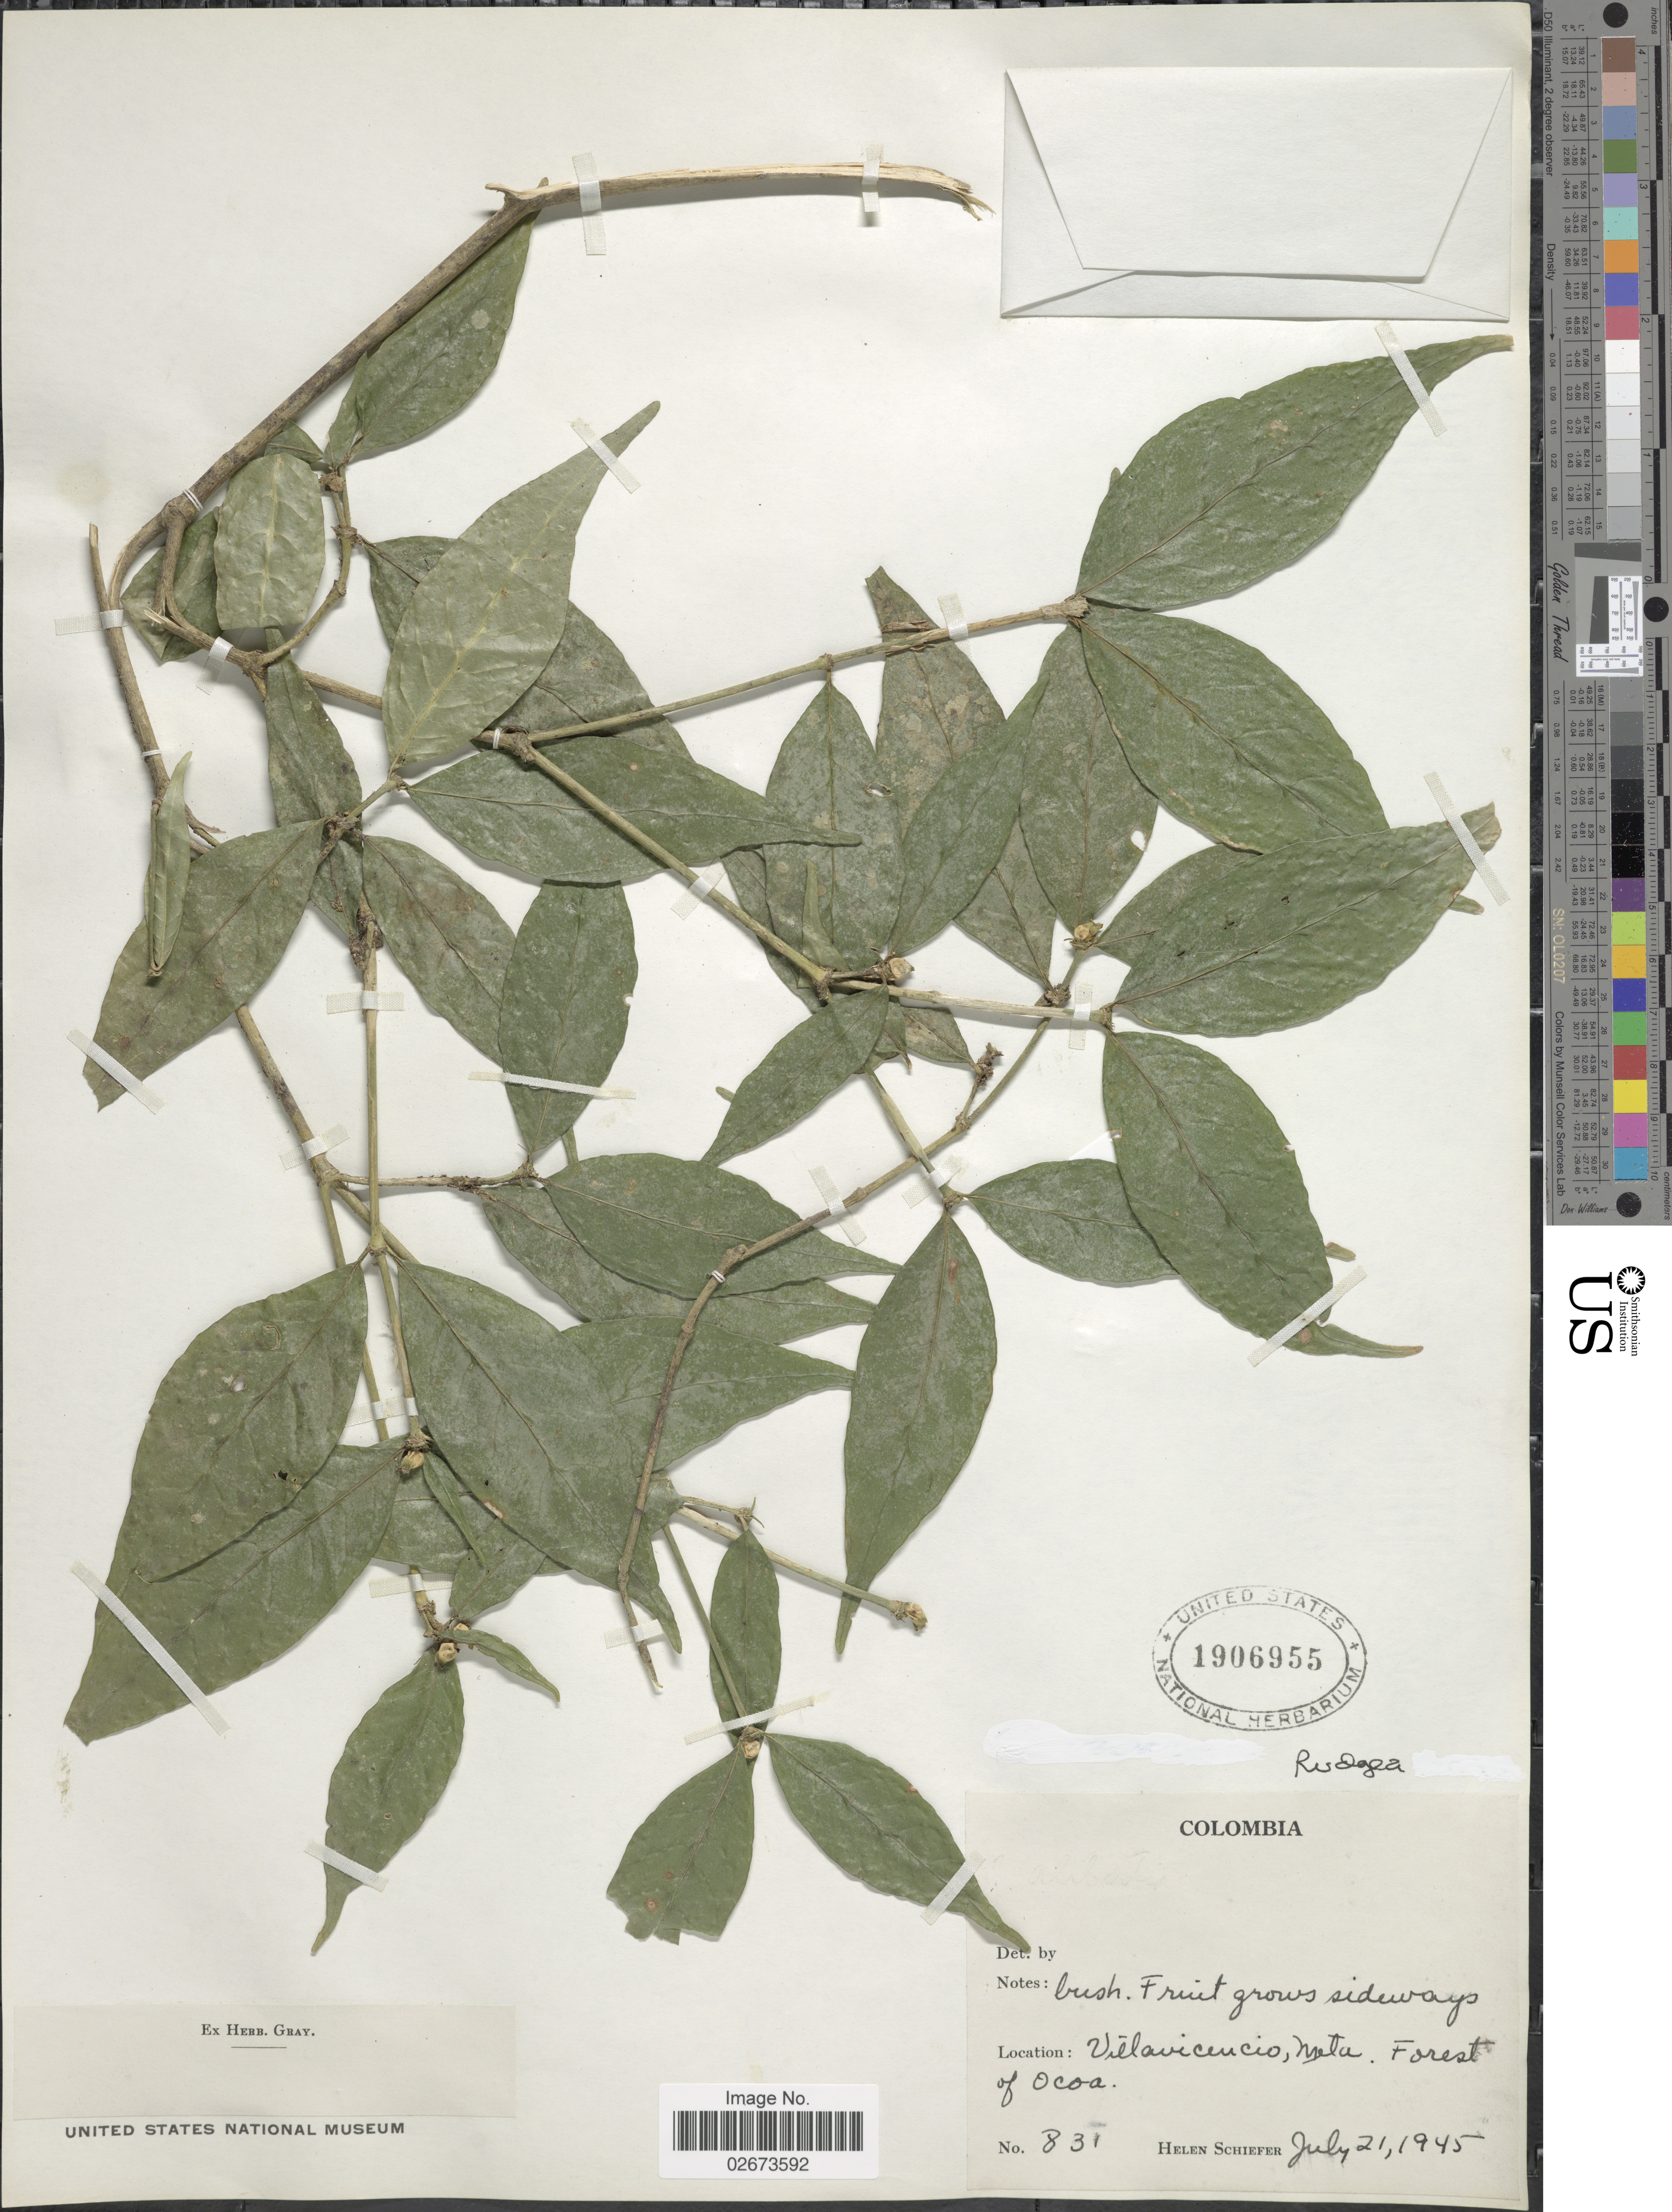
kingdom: Plantae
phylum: Tracheophyta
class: Magnoliopsida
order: Gentianales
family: Rubiaceae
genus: Rudgea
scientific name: Rudgea sp.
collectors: H. Schiefer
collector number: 831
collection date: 1945-07-21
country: Colombia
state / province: Meta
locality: Villavicencio, Meta, Forest of Ocoa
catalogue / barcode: US 1906955